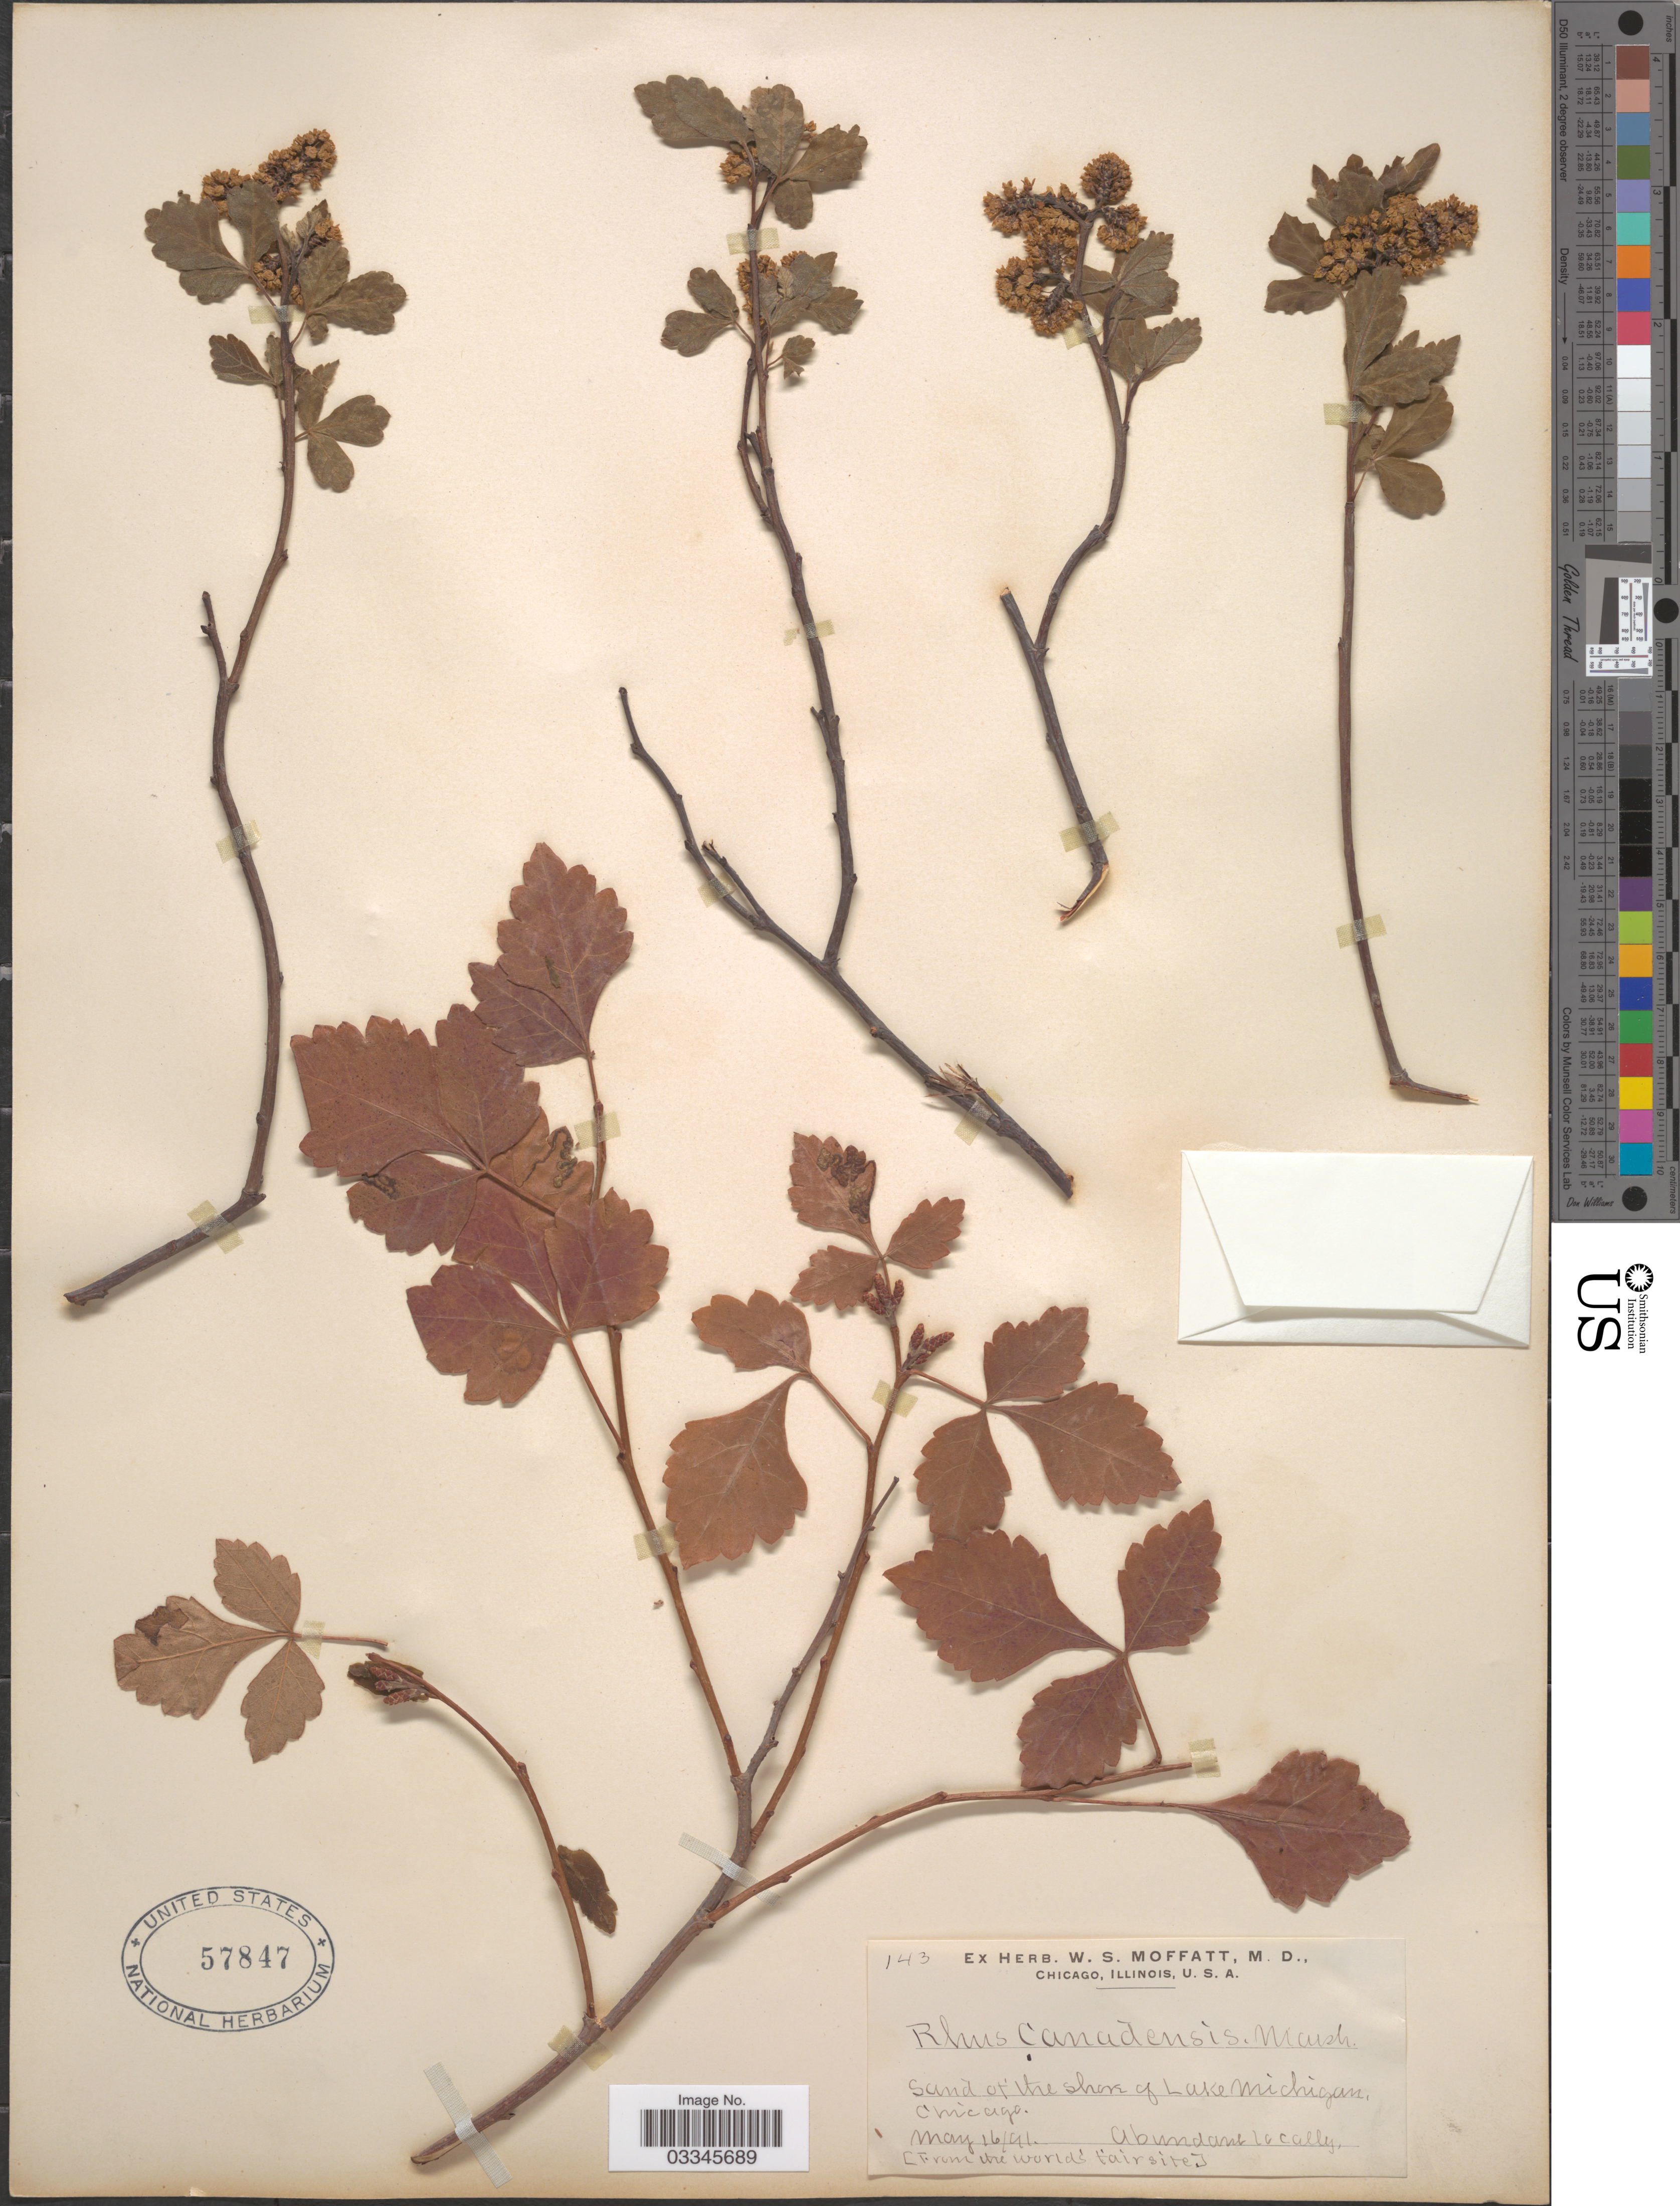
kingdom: Plantae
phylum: Tracheophyta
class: Magnoliopsida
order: Sapindales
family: Anacardiaceae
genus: Rhus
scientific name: Rhus canadensis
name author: Marshall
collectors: ex herb. W. S. Moffatt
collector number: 143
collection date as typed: Transcribed d/m/y: 16/5/41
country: United States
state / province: Illinois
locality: Sand of the shore of Lake Michigan, Chicago.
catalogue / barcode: US 57847